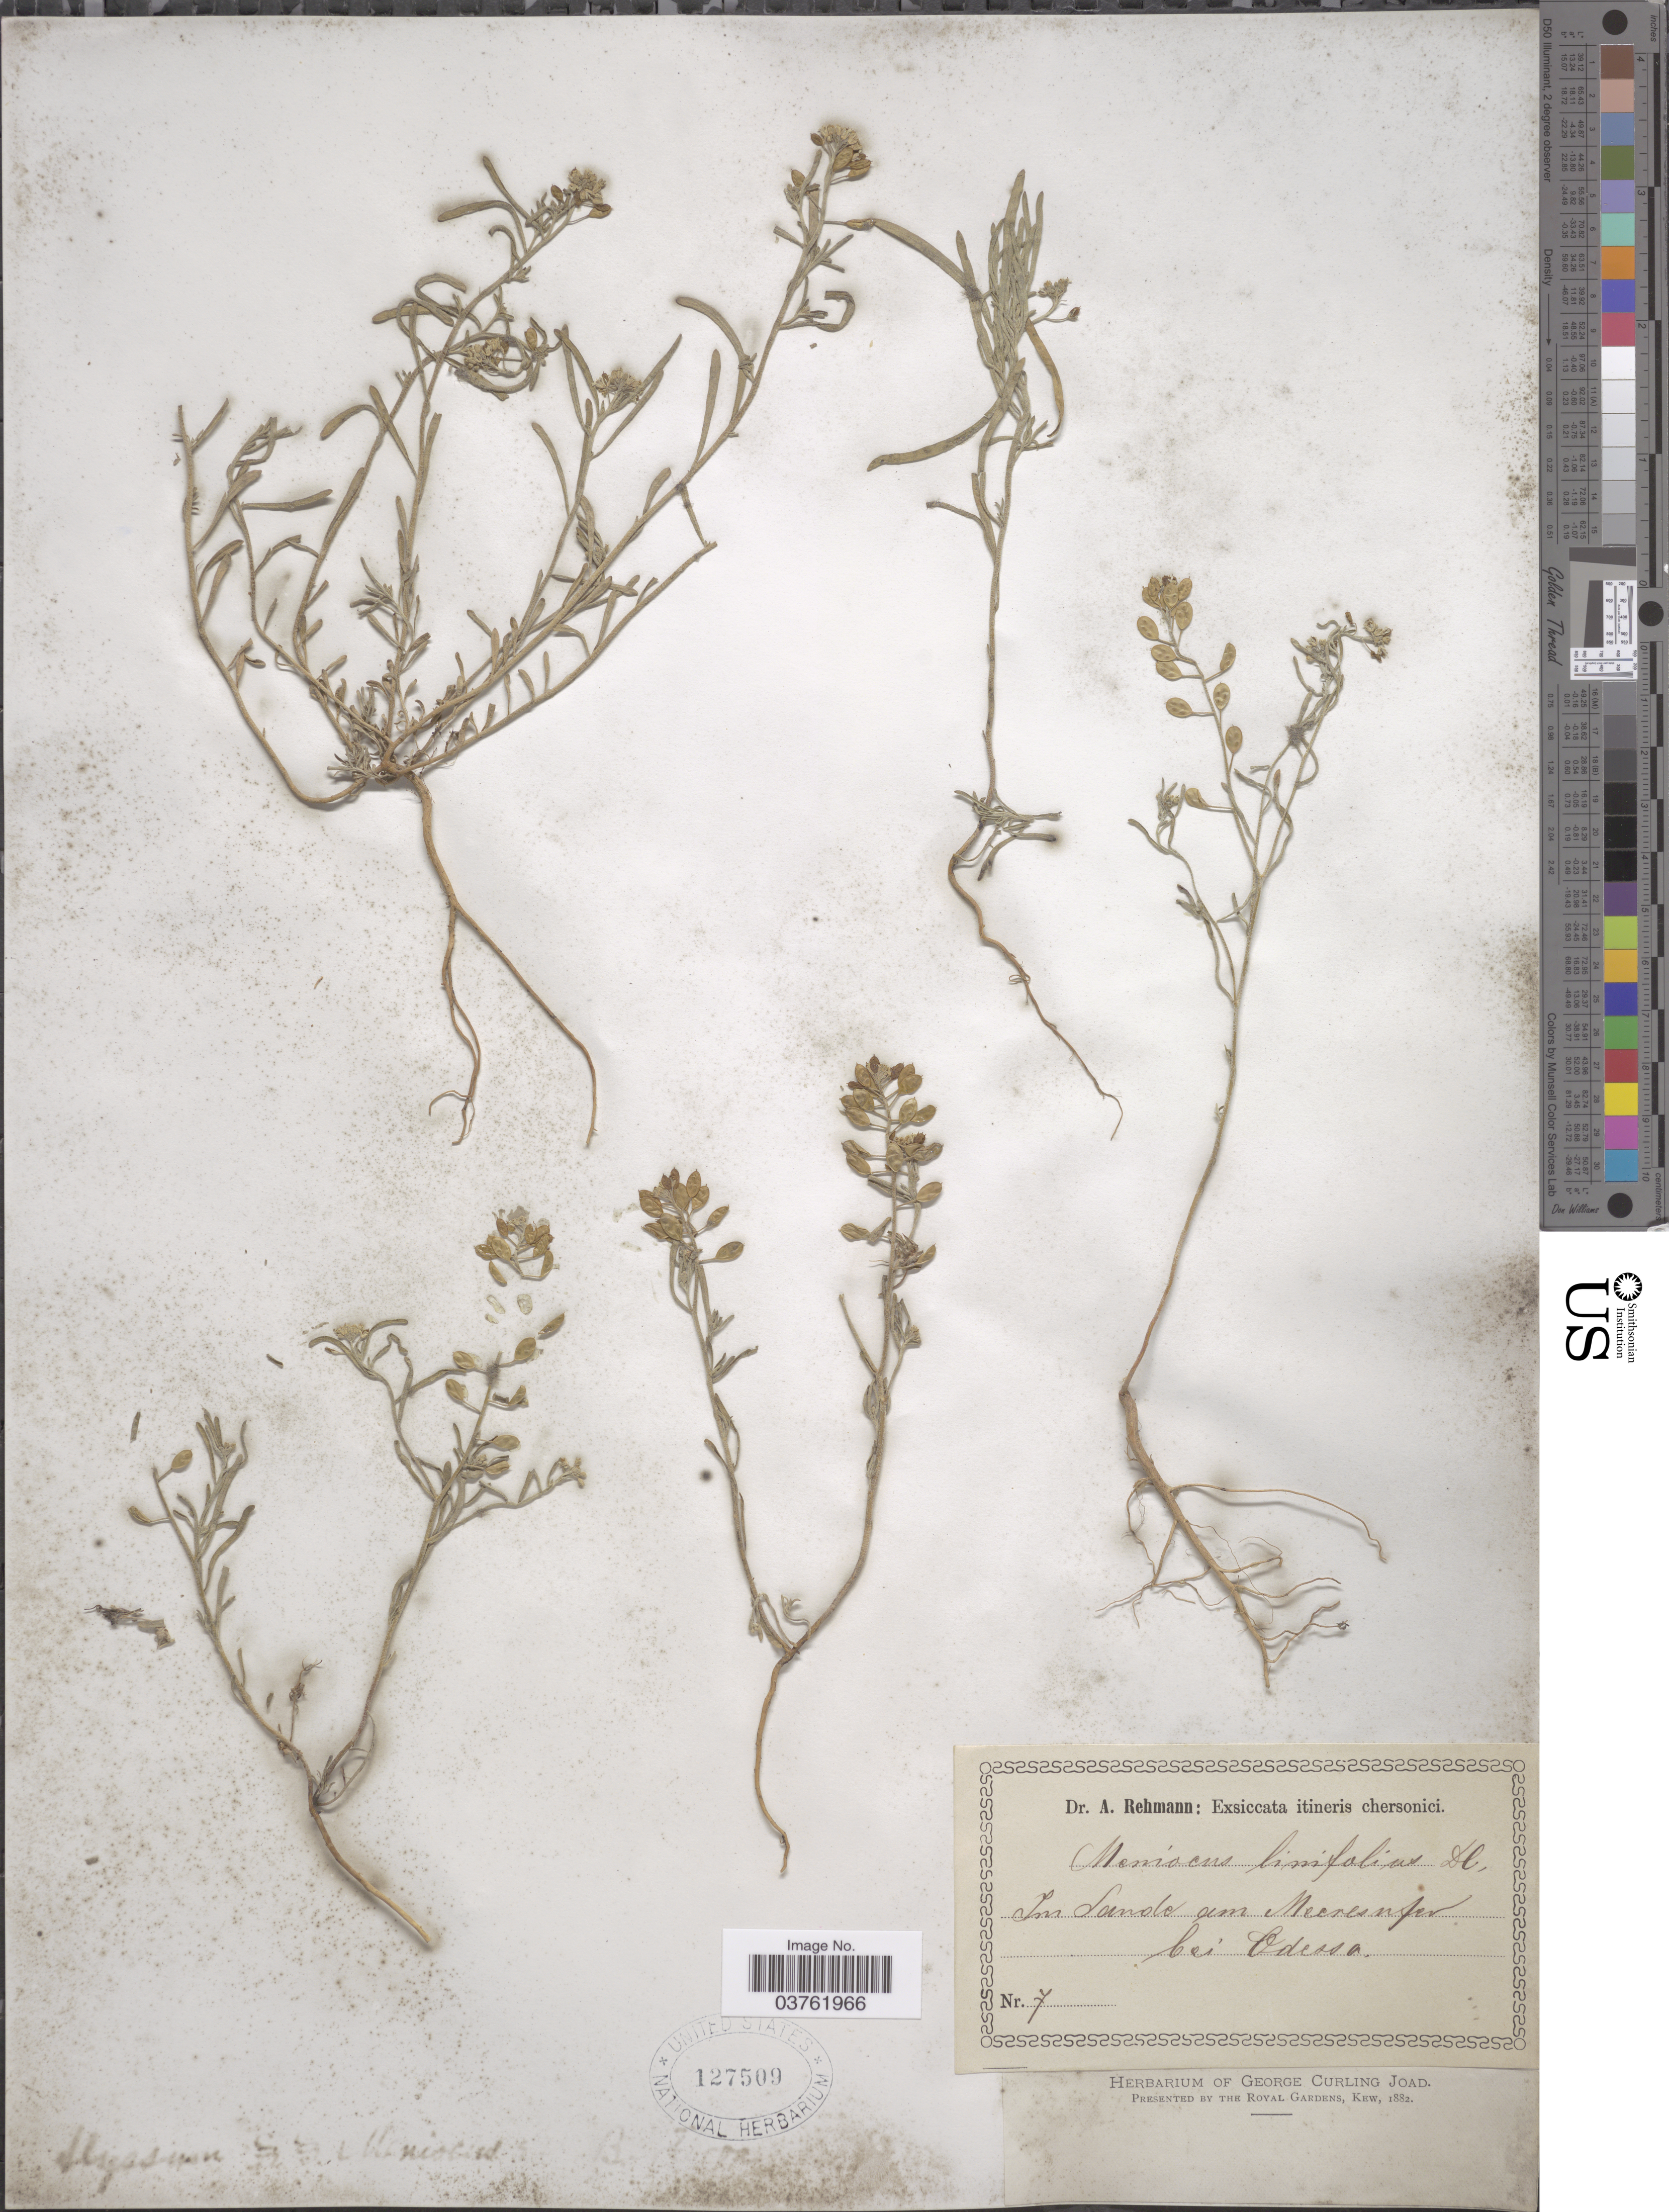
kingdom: Plantae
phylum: Tracheophyta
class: Magnoliopsida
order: Brassicales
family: Brassicaceae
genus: Alyssum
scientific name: Alyssum linifolium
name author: Stephan ex Willd.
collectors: A. Rehmann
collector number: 7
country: Ukraine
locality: Im Sande um Meeresufer bei Odessa.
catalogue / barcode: US 127509